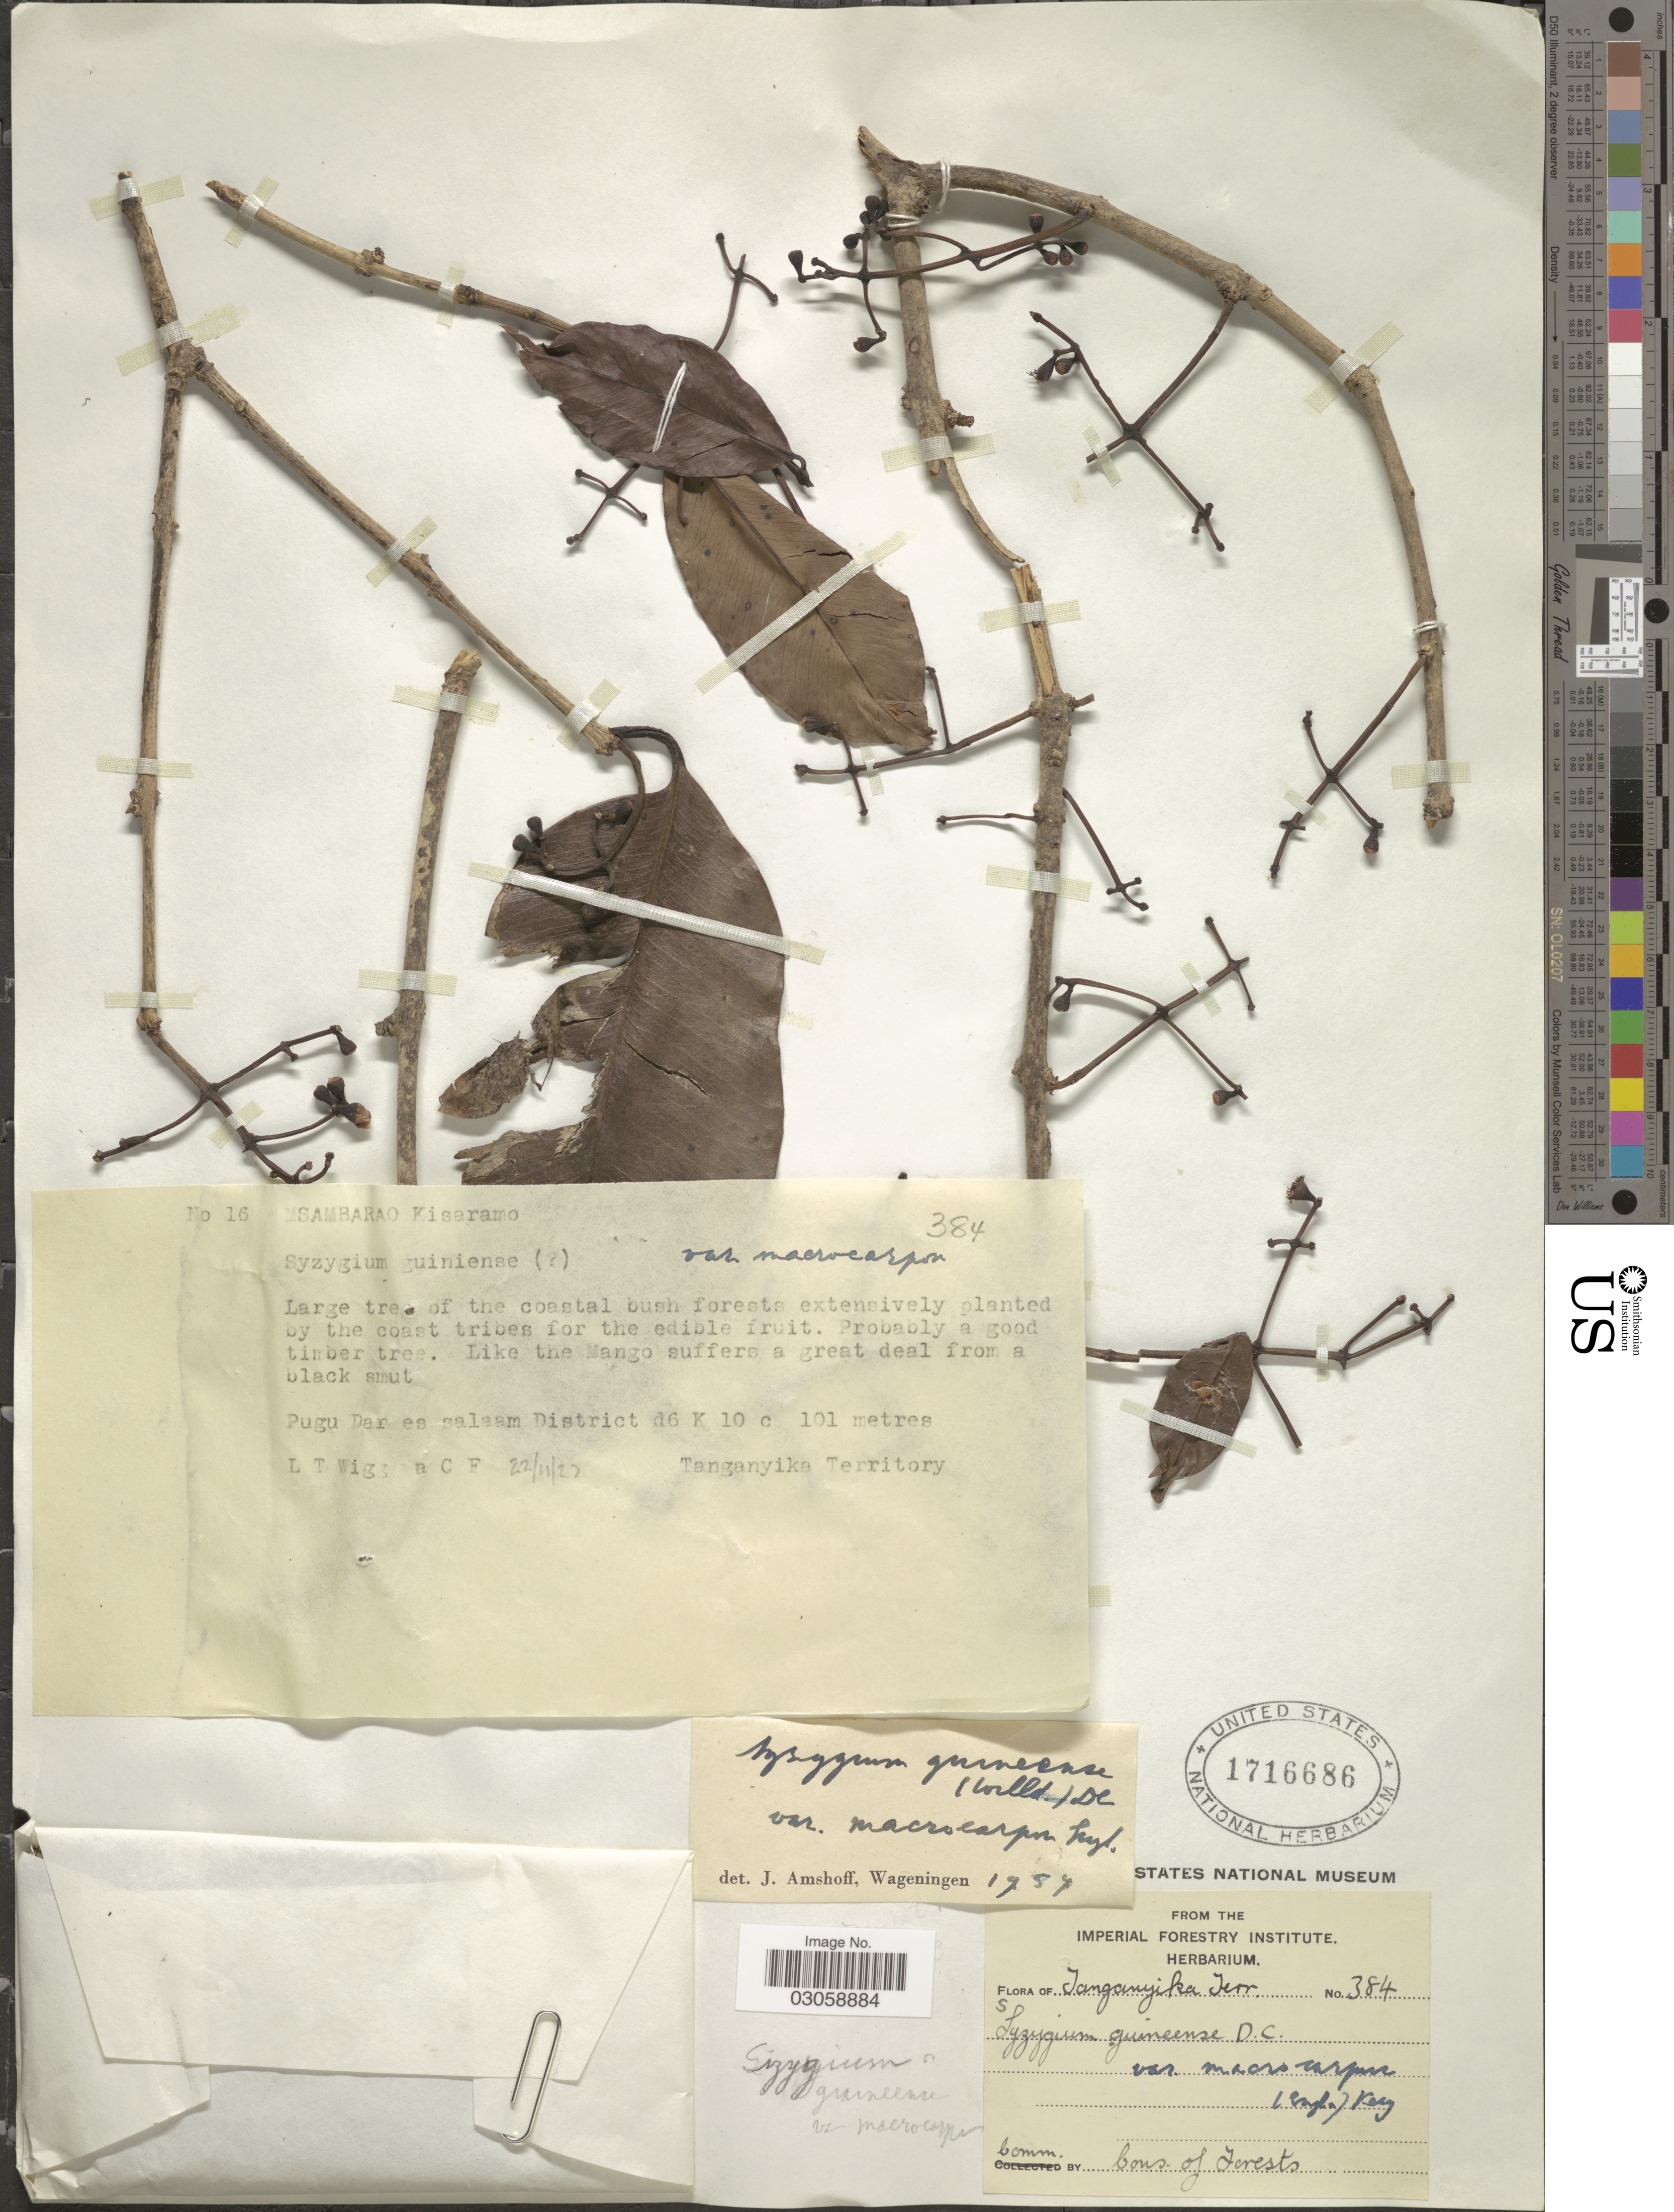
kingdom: Plantae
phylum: Tracheophyta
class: Magnoliopsida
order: Myrtales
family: Myrtaceae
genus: Syzygium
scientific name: Syzygium guineense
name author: (Willd.) DC.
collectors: L. Wigg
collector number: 384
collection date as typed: Transcribed d/m/y: 22/11/23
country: Tanzania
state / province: Dar es Salaam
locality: Tanganyika Territory, Pugu Dar es salaam District.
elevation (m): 101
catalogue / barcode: US 1716686